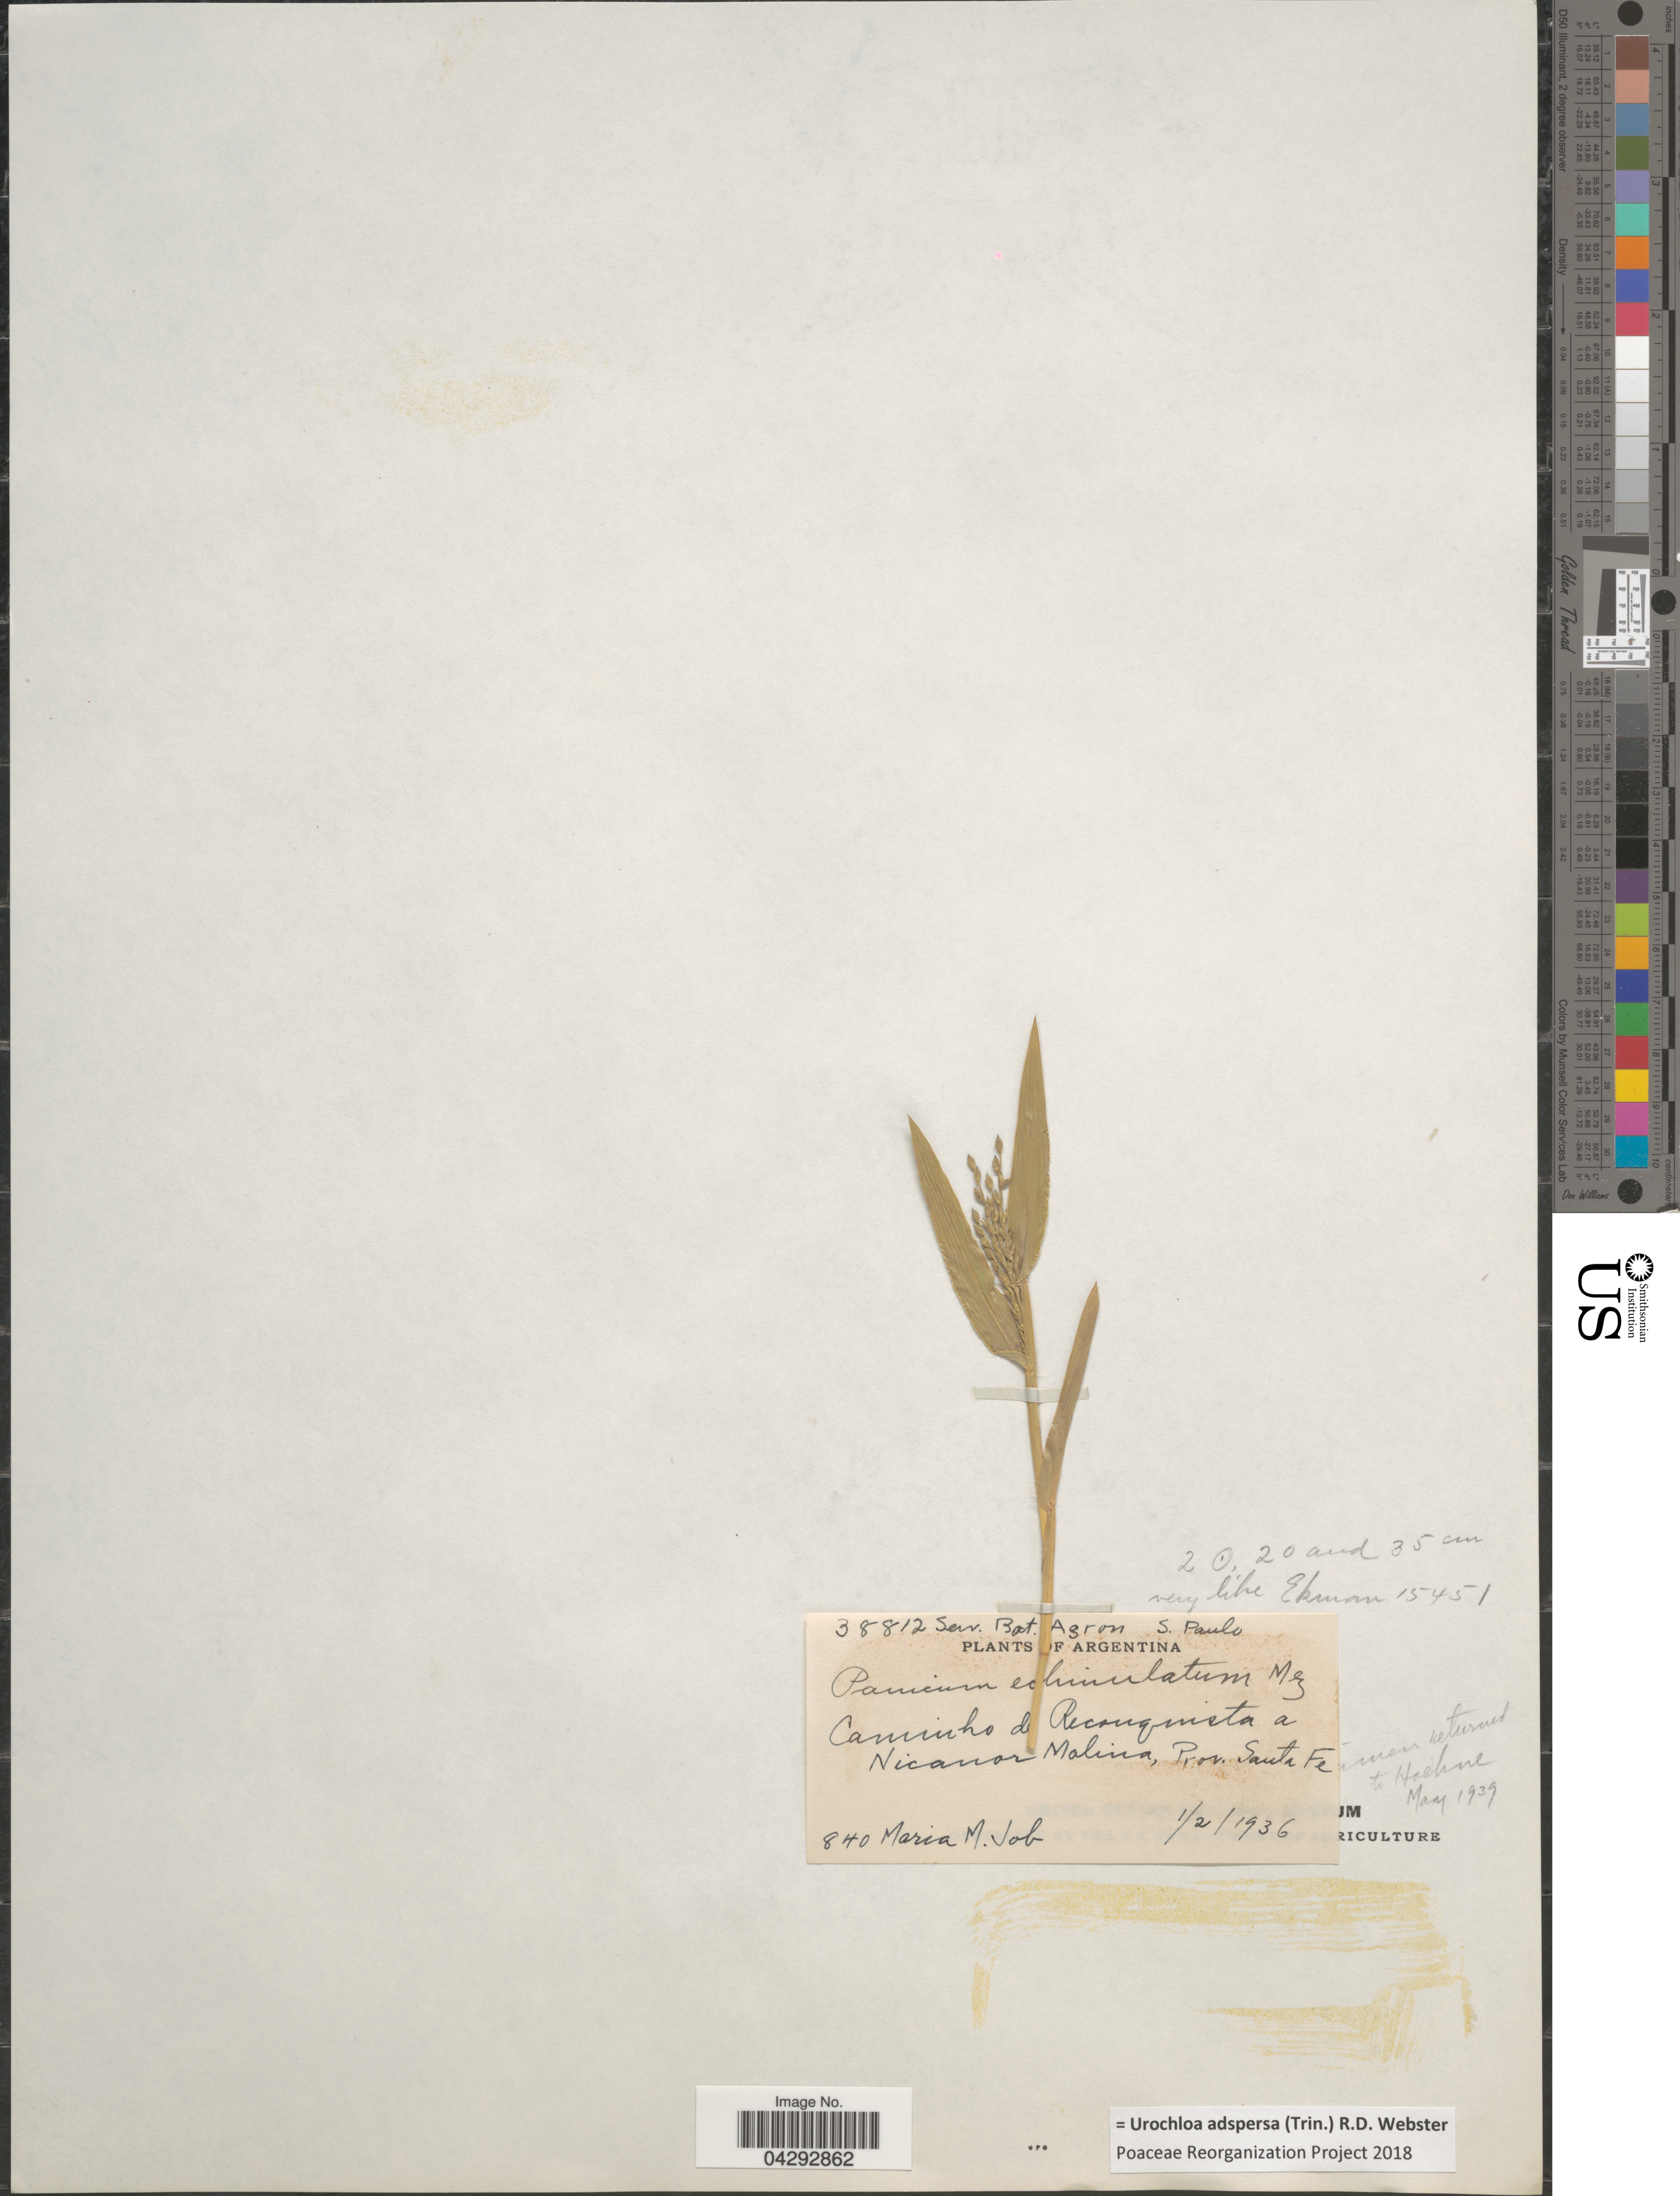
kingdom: Plantae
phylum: Tracheophyta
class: Liliopsida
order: Poales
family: Poaceae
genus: Urochloa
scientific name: Urochloa adspersa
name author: (Trin.) R.D. Webster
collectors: M. Job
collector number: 840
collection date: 1936-02-01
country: Argentina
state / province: Santa Fe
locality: Caminho de Reconquista a Nicanor Malina.